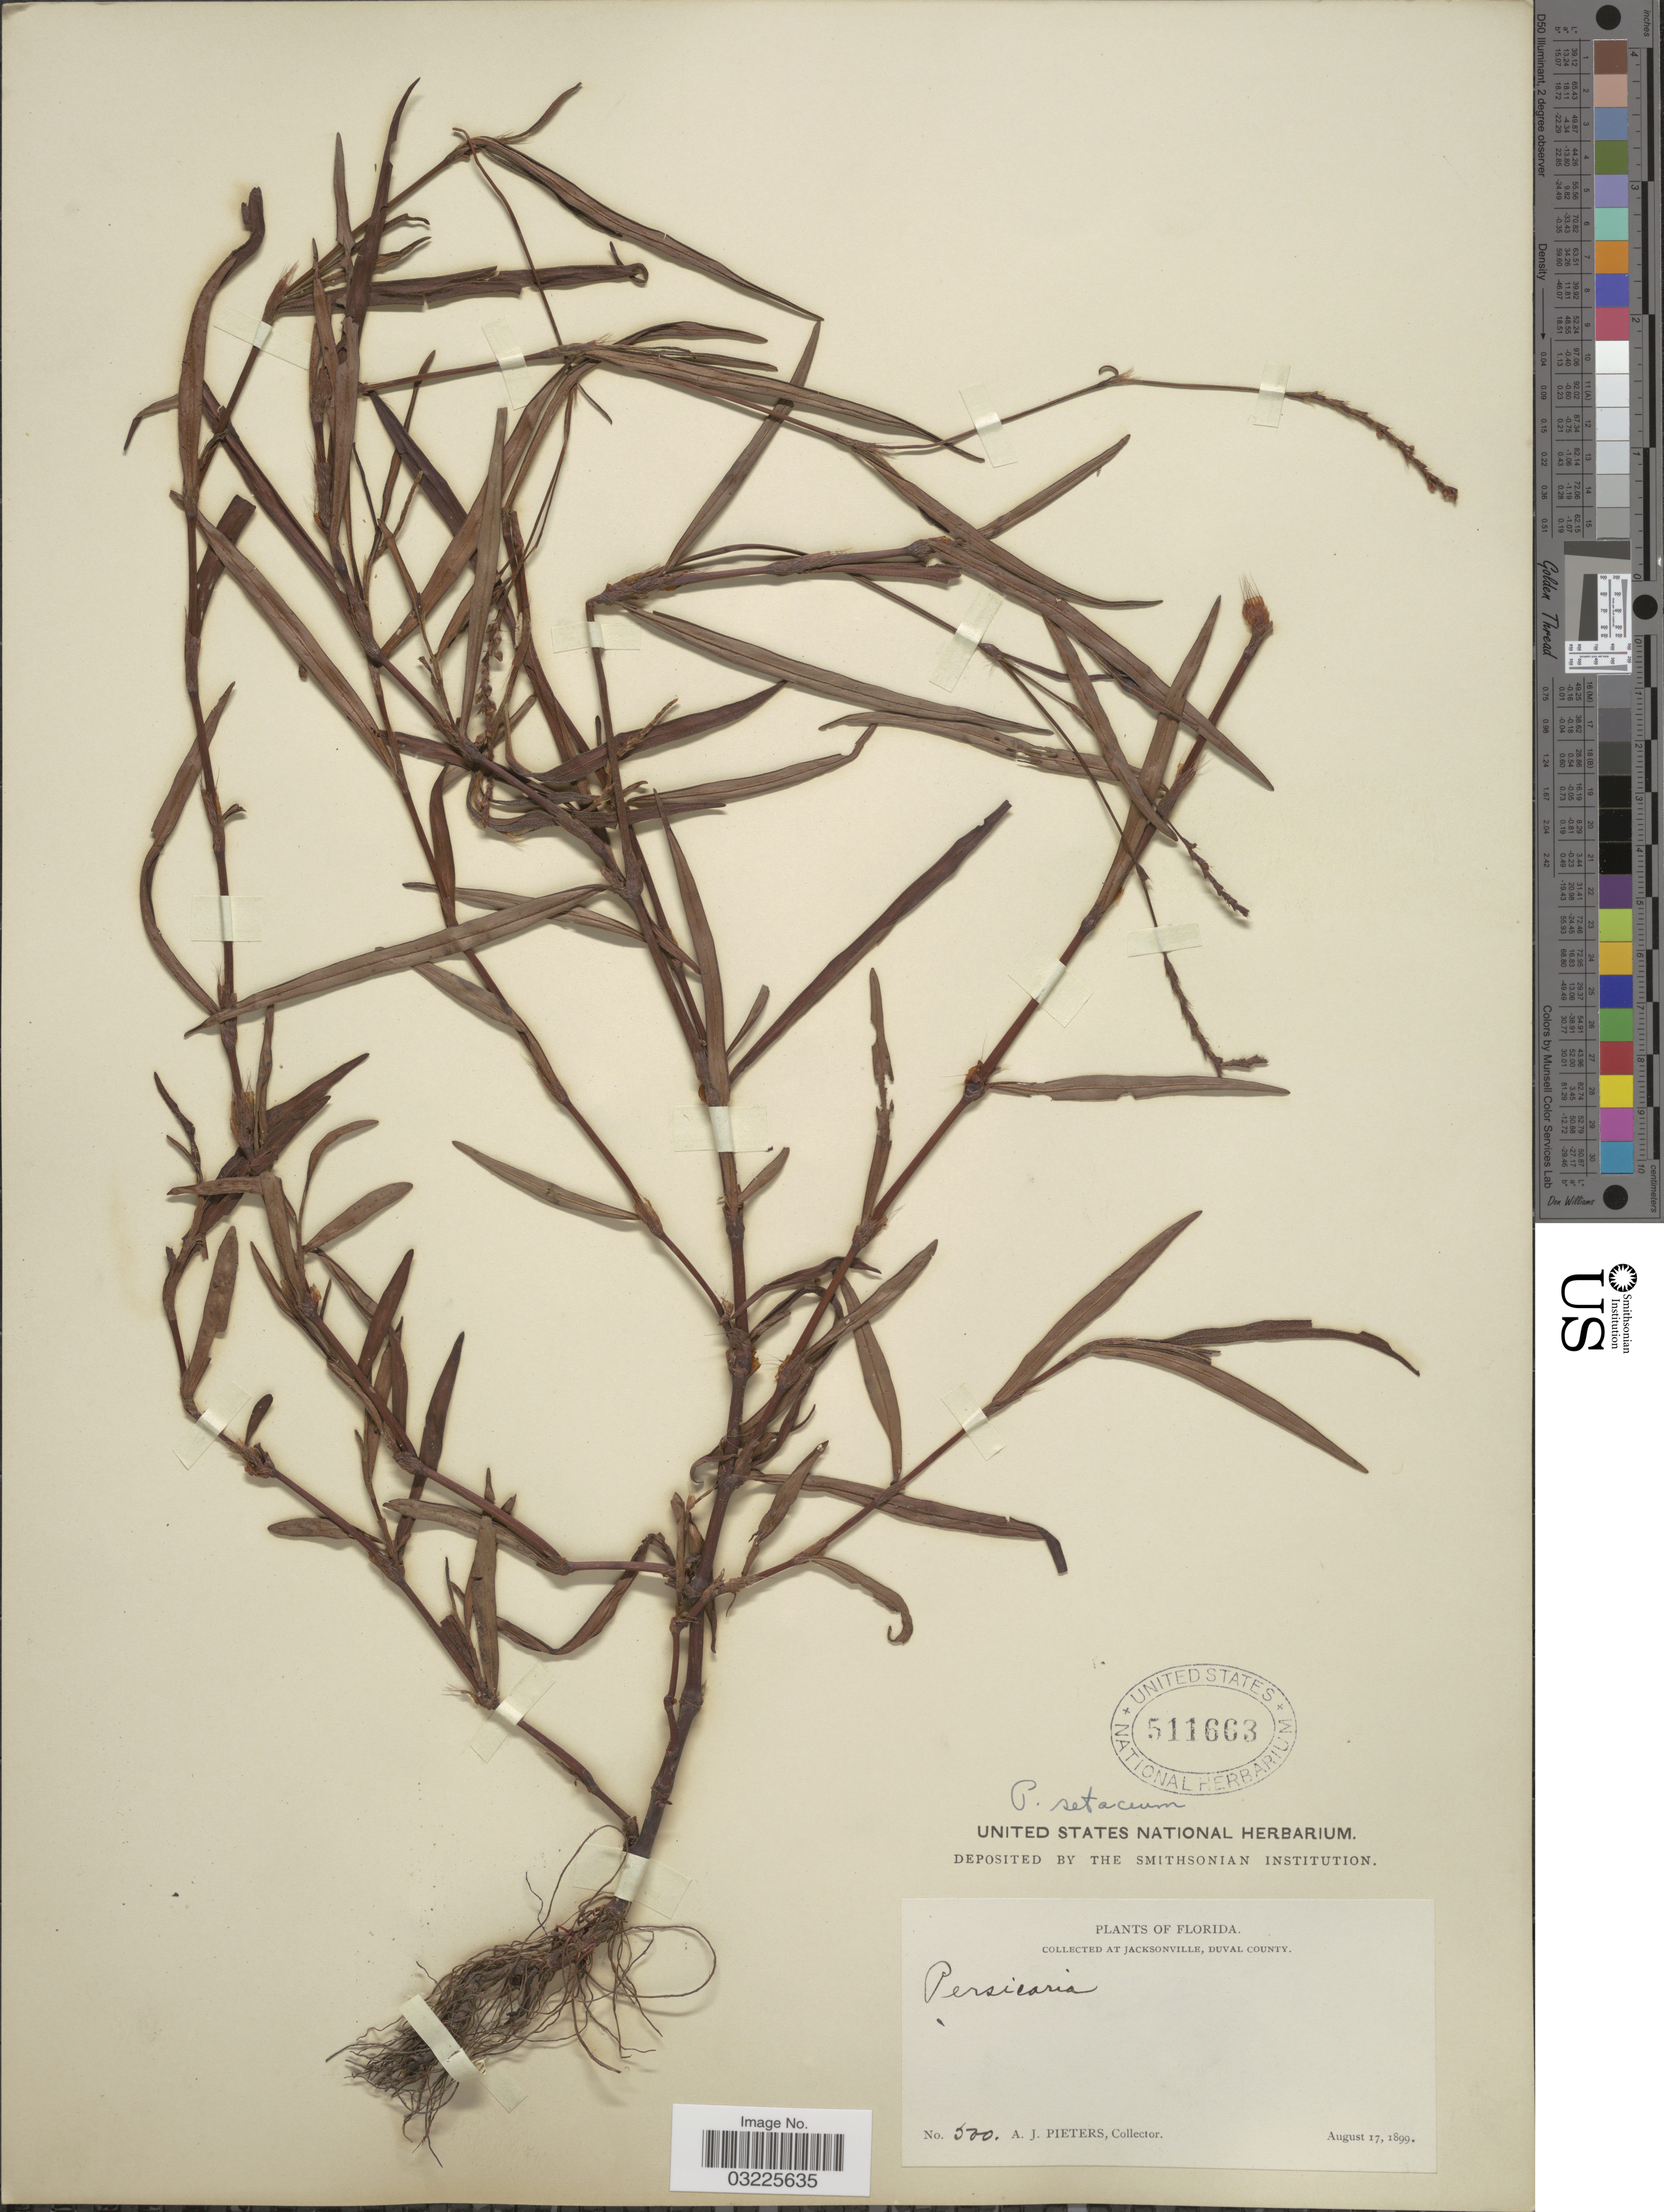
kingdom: Plantae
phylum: Tracheophyta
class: Magnoliopsida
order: Caryophyllales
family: Polygonaceae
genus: Persicaria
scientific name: Persicaria hydropiperoides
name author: (Michx.) Small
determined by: Atha, D. E.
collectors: A. Pieters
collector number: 500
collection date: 1899-08-17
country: United States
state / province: Florida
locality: At Jacksonville, Duval County.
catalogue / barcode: US 511663